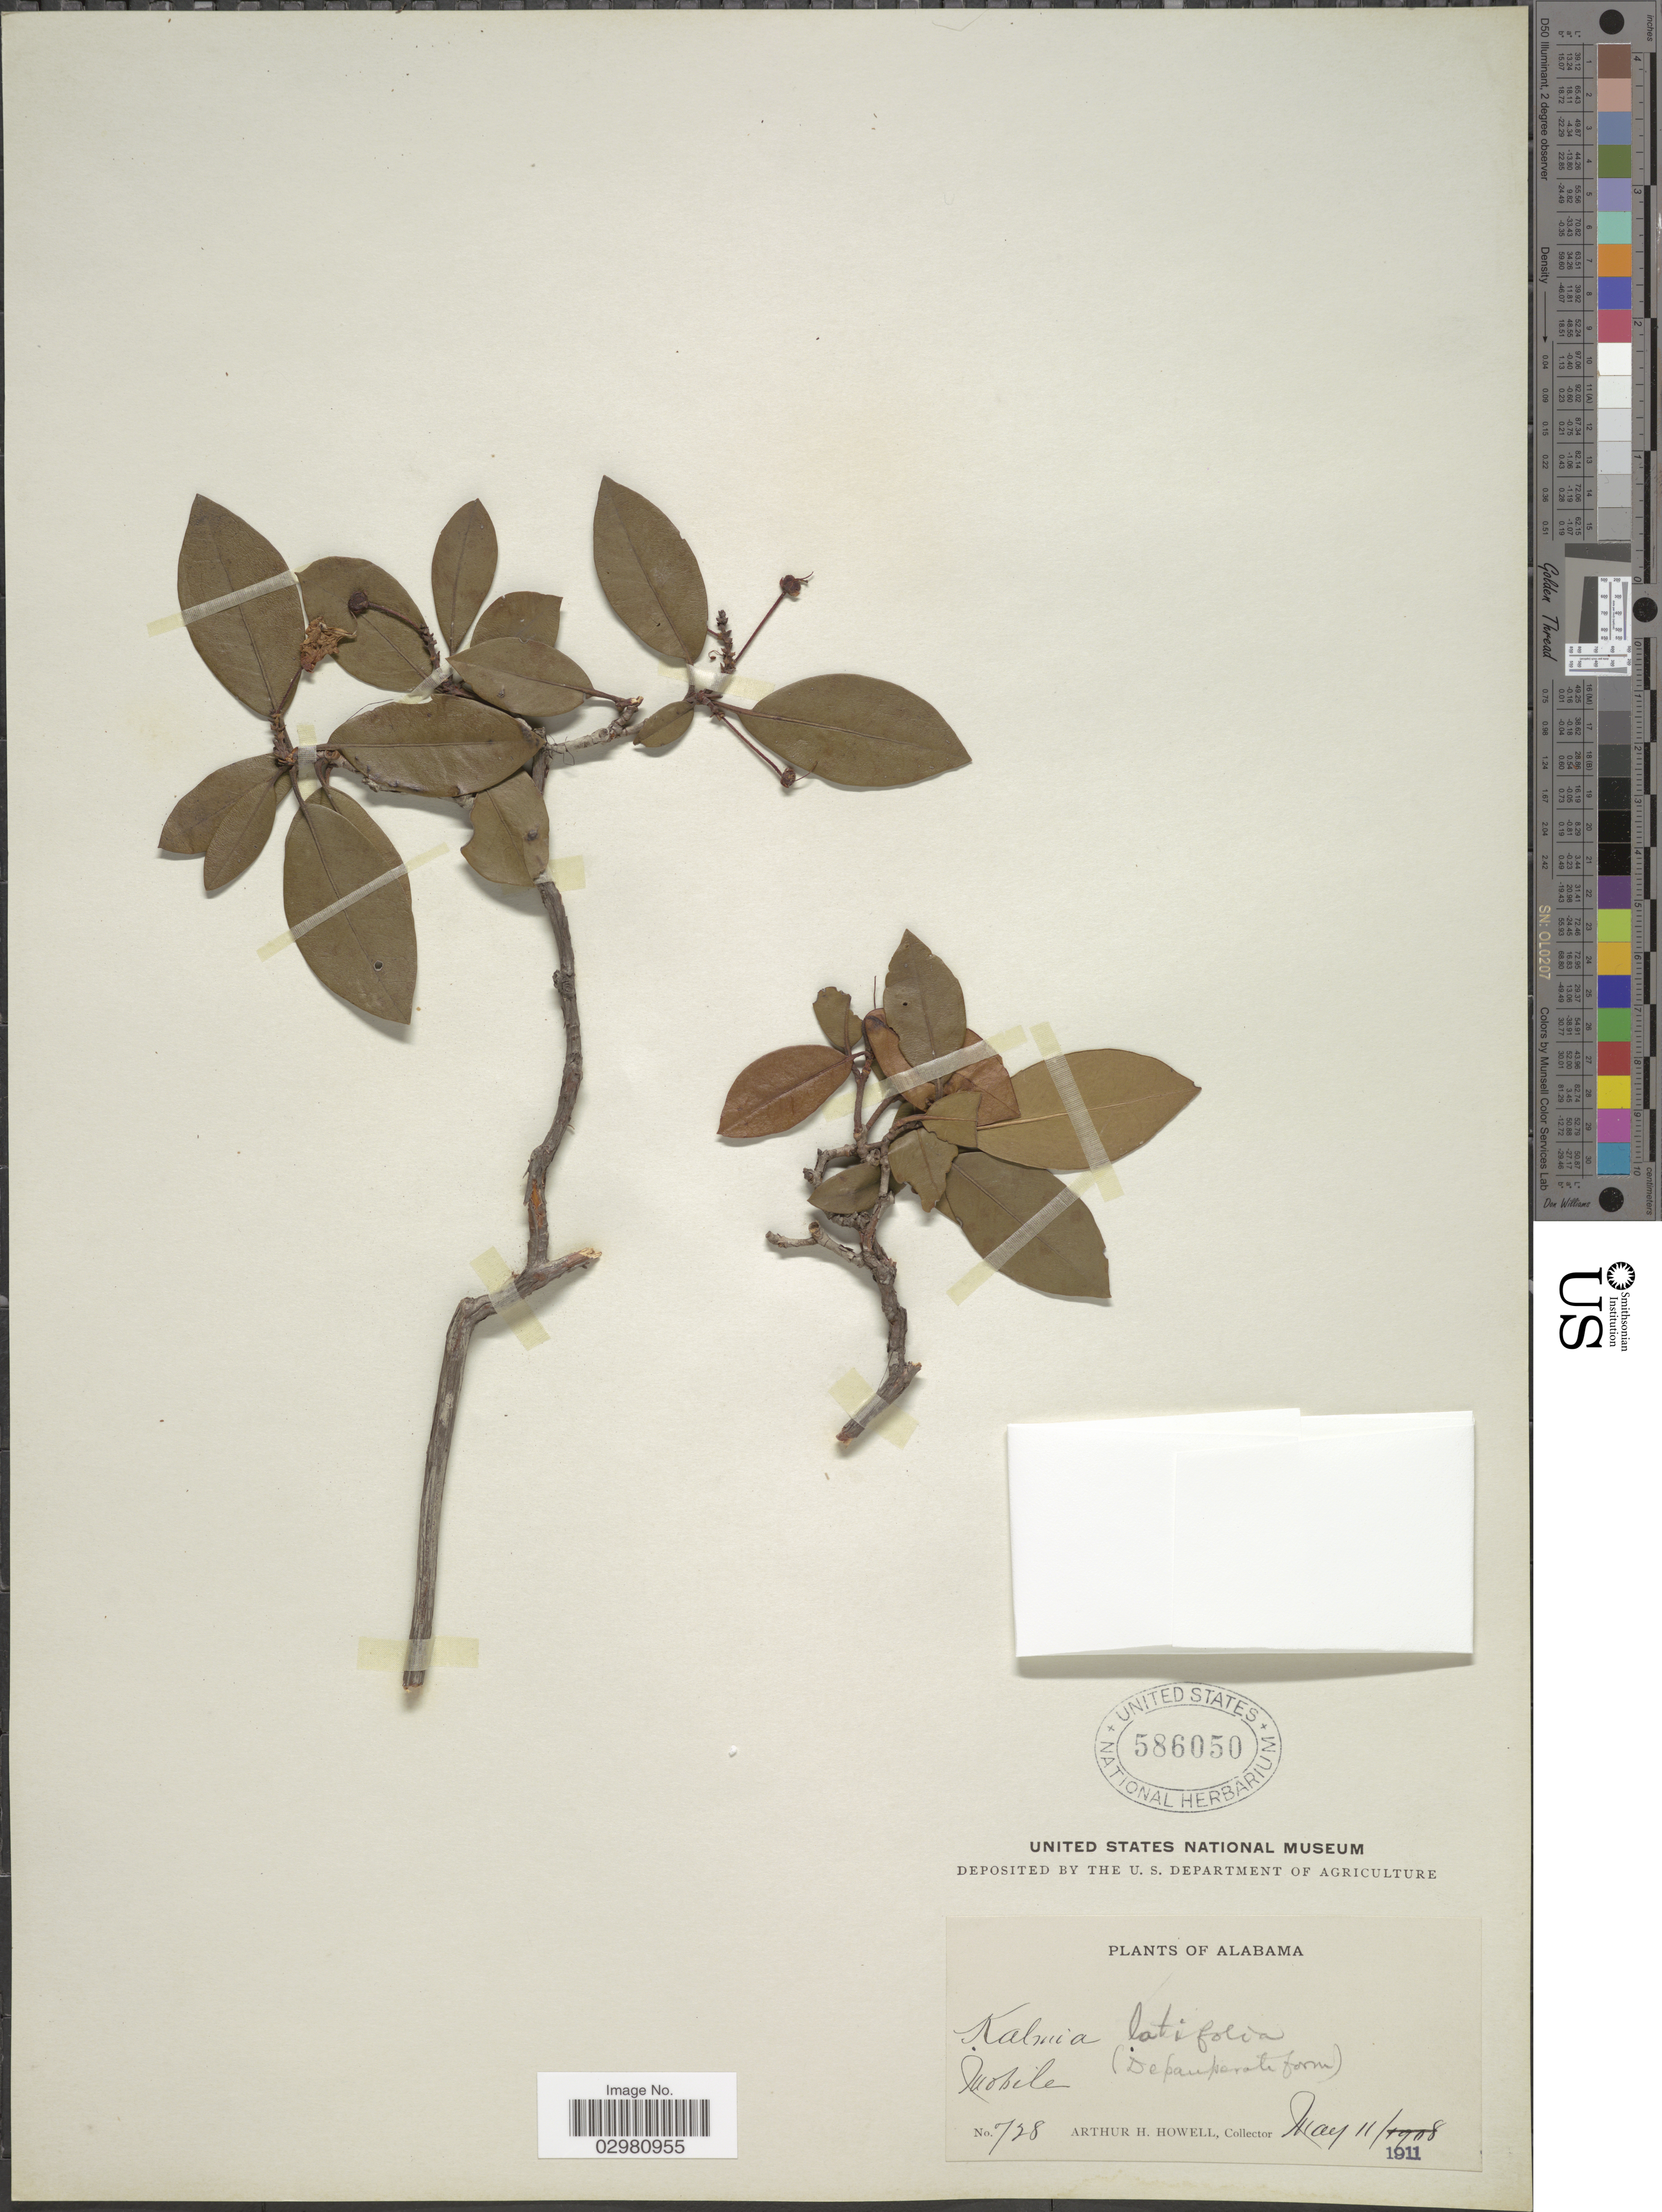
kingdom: Plantae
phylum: Tracheophyta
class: Magnoliopsida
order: Ericales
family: Ericaceae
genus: Kalmia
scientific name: Kalmia latifolia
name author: L.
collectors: A. H. Howell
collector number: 728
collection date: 1911-05-11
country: United States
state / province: Alabama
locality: Mobile.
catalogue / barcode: US 586050